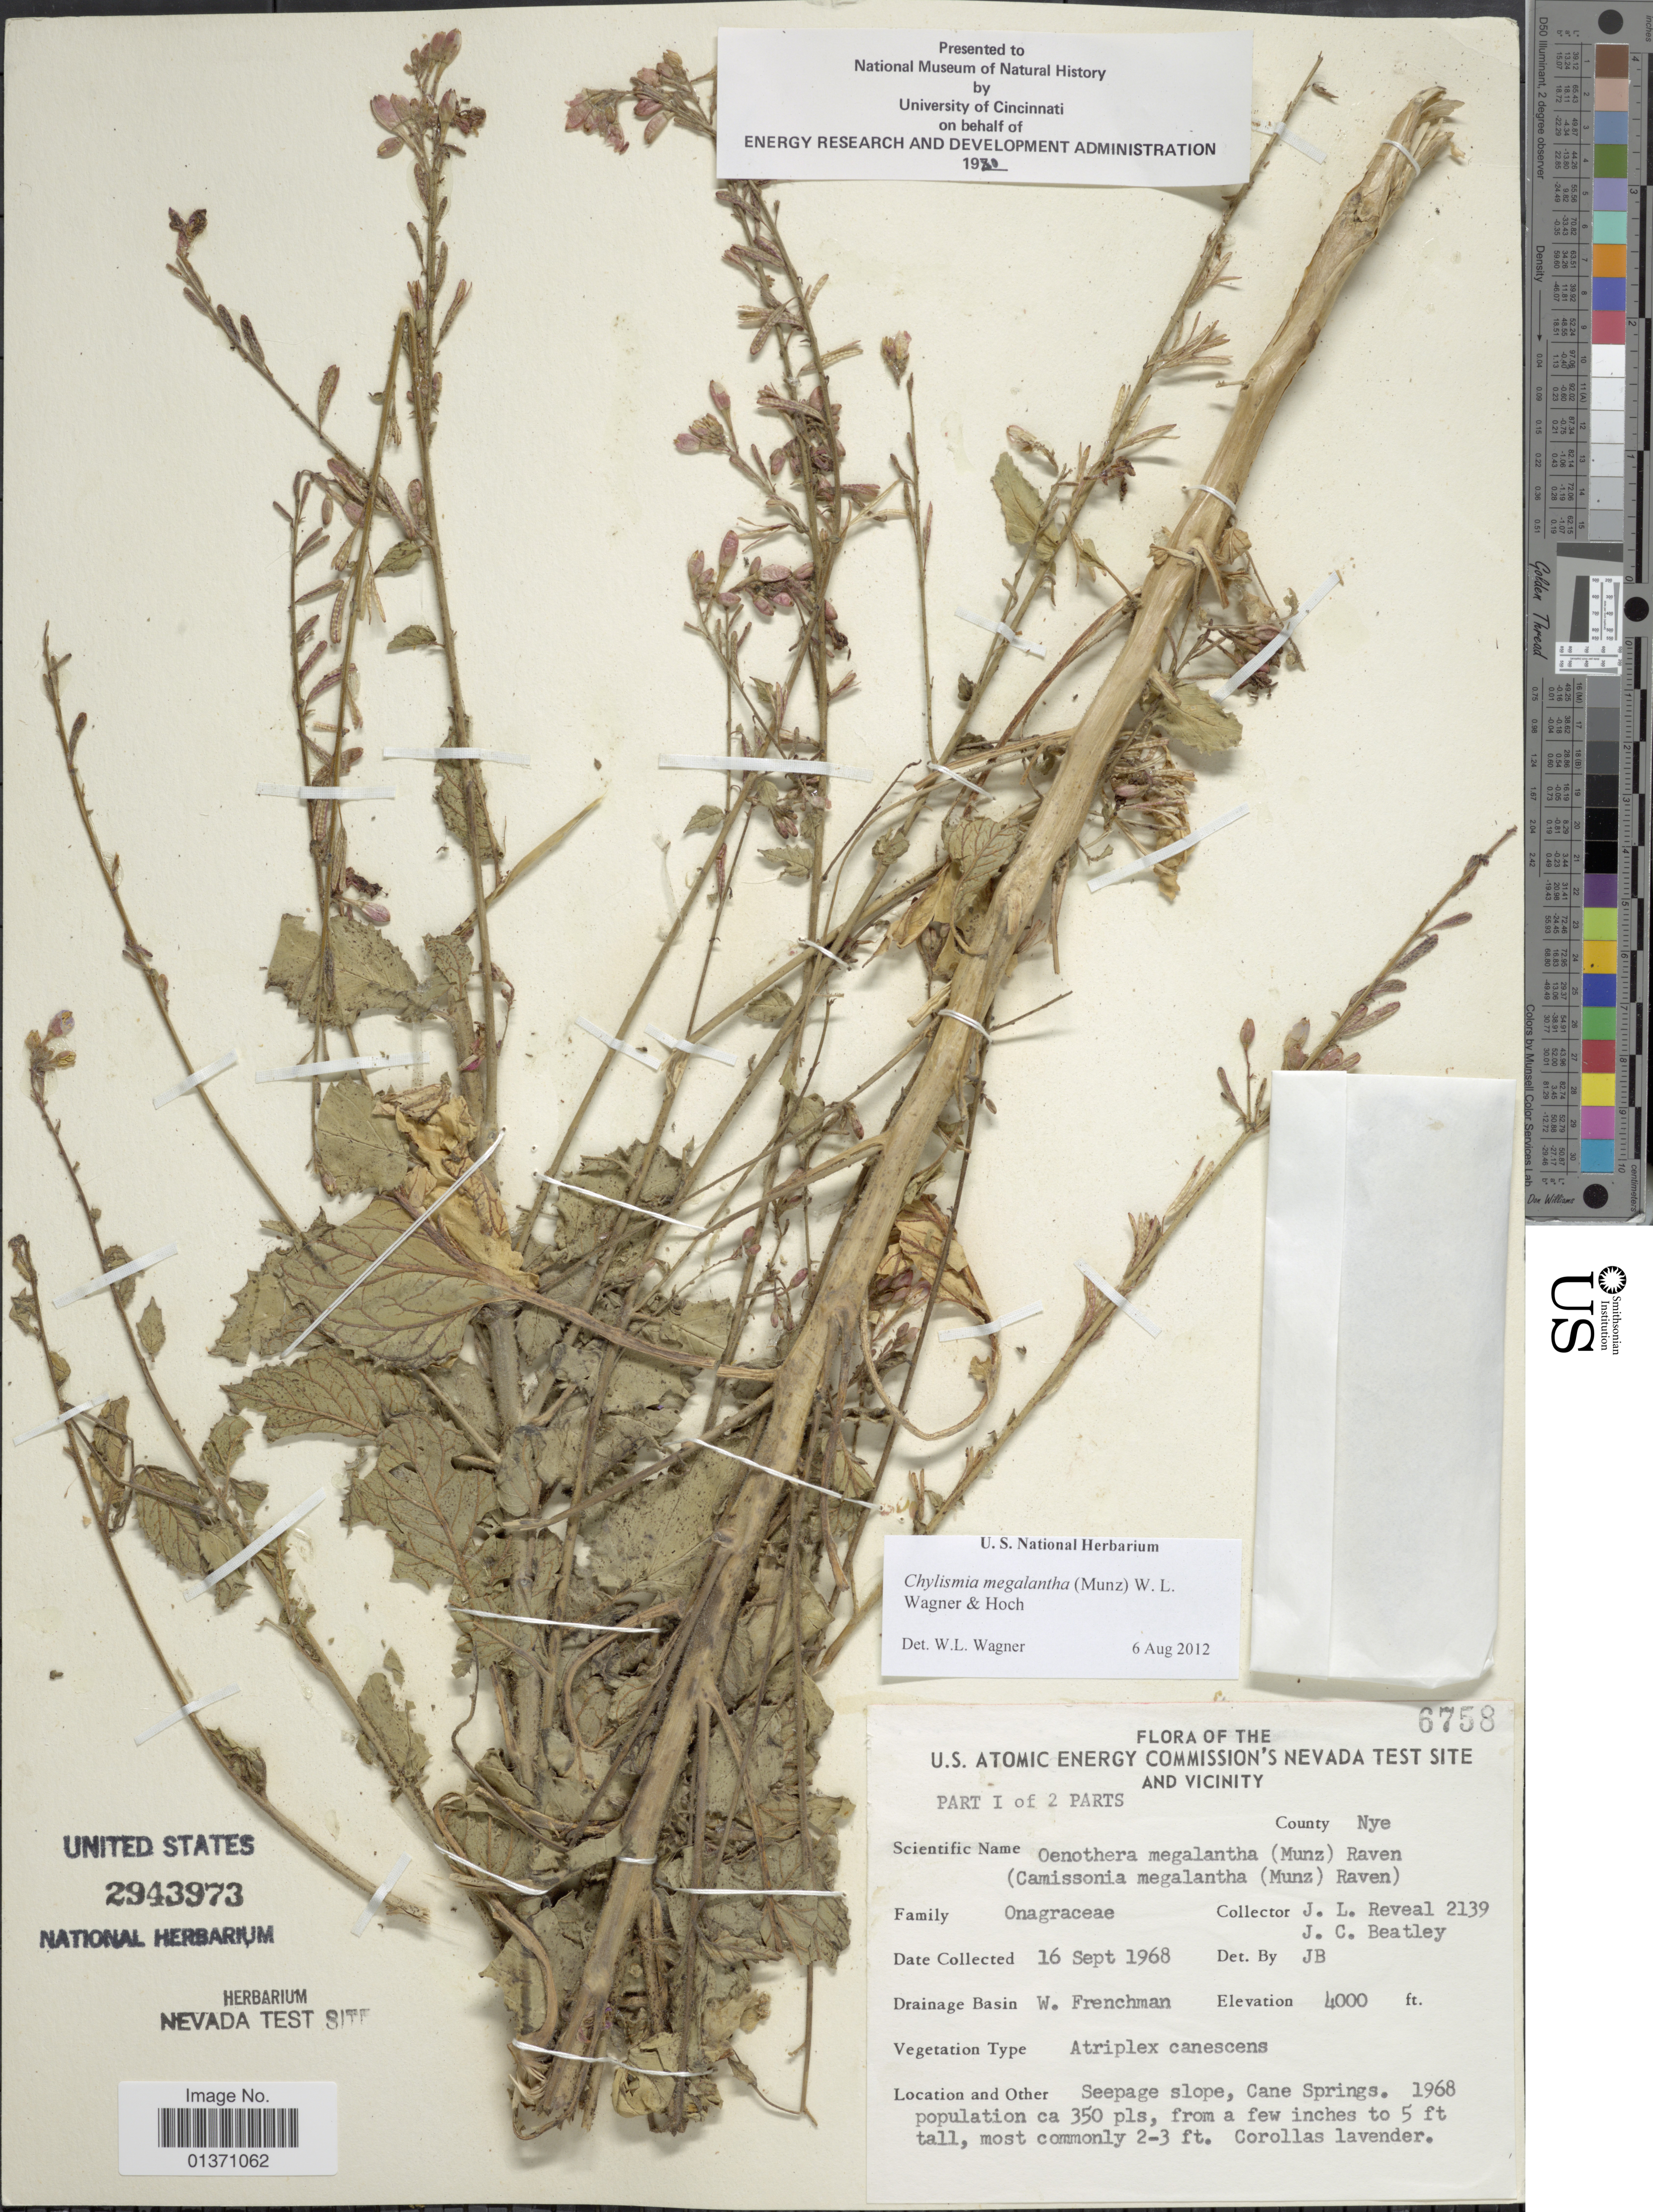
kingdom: Plantae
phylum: Tracheophyta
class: Magnoliopsida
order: Myrtales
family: Onagraceae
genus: Chylismia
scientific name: Chylismia megalantha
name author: (Munz) W.L. Wagner & Hoch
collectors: J. L. Reveal & J. C. Beatley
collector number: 6758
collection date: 1968-09-16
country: United States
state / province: Nevada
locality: U. S. Atomic Energy Commission's Nevada Test Site and Vicinity, W. Frenchman, Seepage slope, Cane Springs, County Nye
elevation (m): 1219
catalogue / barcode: US 2943973